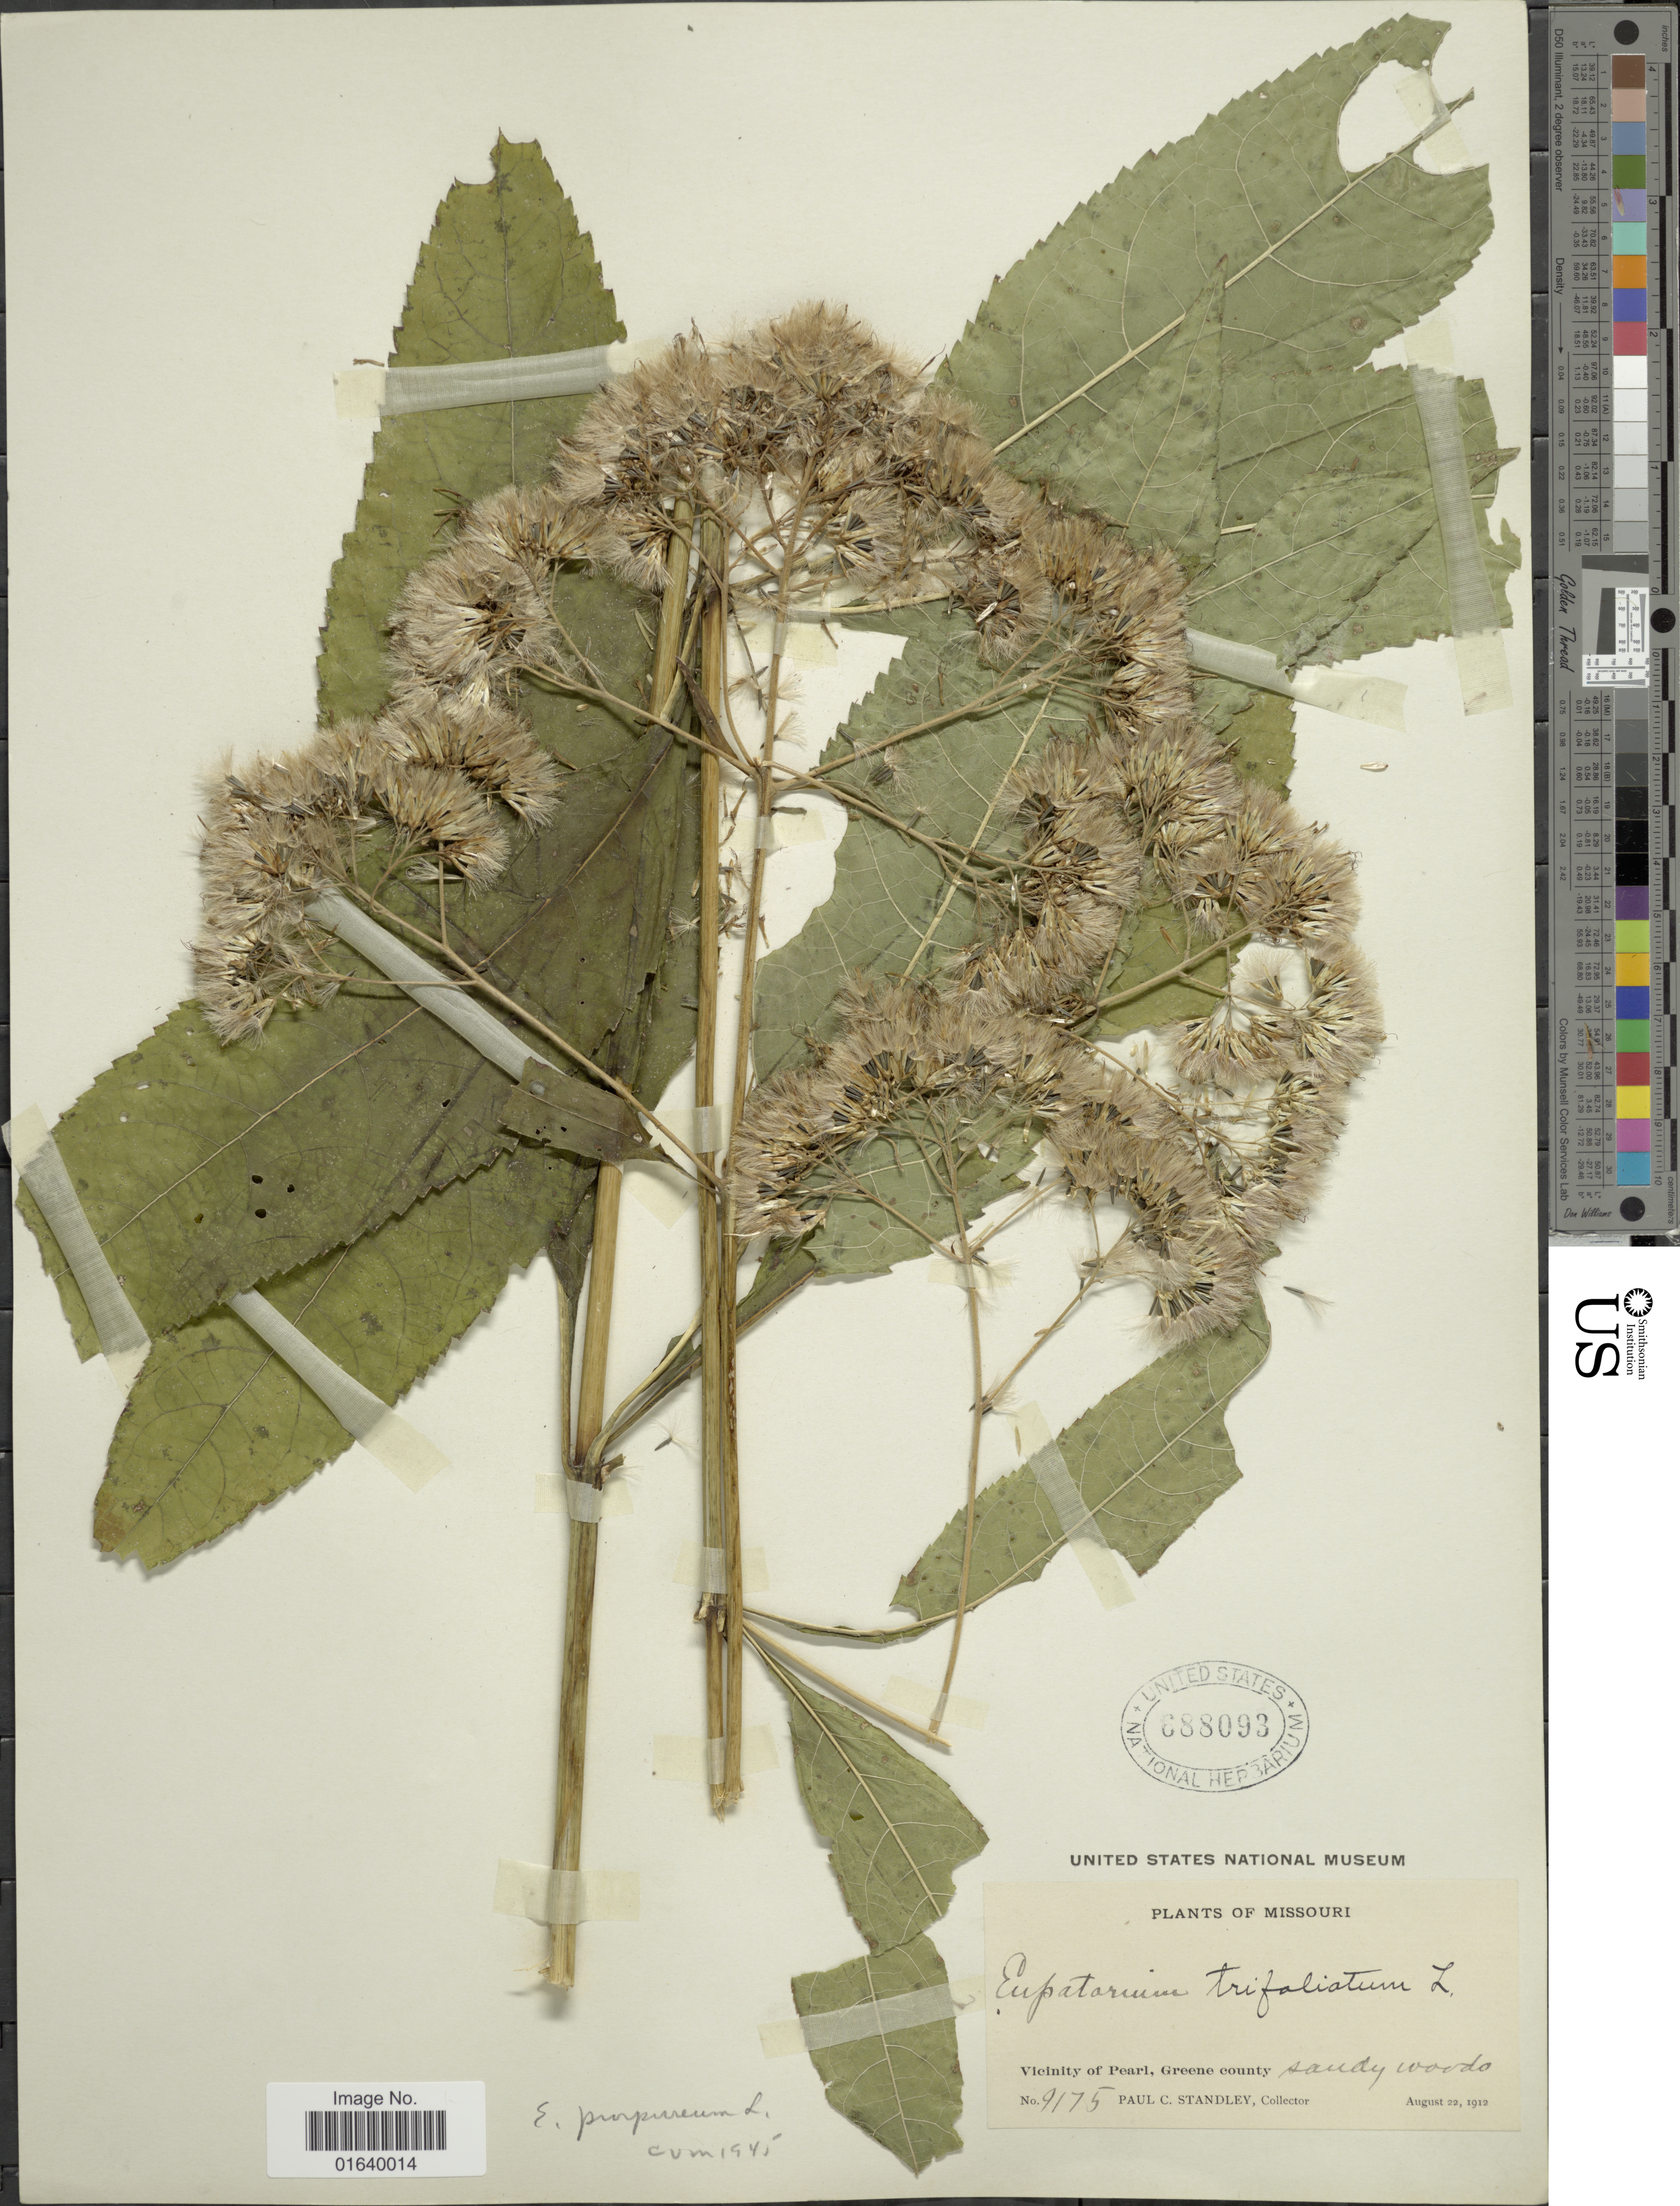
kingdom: Plantae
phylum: Tracheophyta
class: Magnoliopsida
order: Asterales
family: Asteraceae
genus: Eupatorium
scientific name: Eupatorium purpureum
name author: (L.) E.E. Lamont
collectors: P. C. Standley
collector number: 9175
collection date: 1912-08-22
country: United States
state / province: Missouri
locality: Missouri, Vicinity of Pearl, Greene County.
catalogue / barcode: US 688093